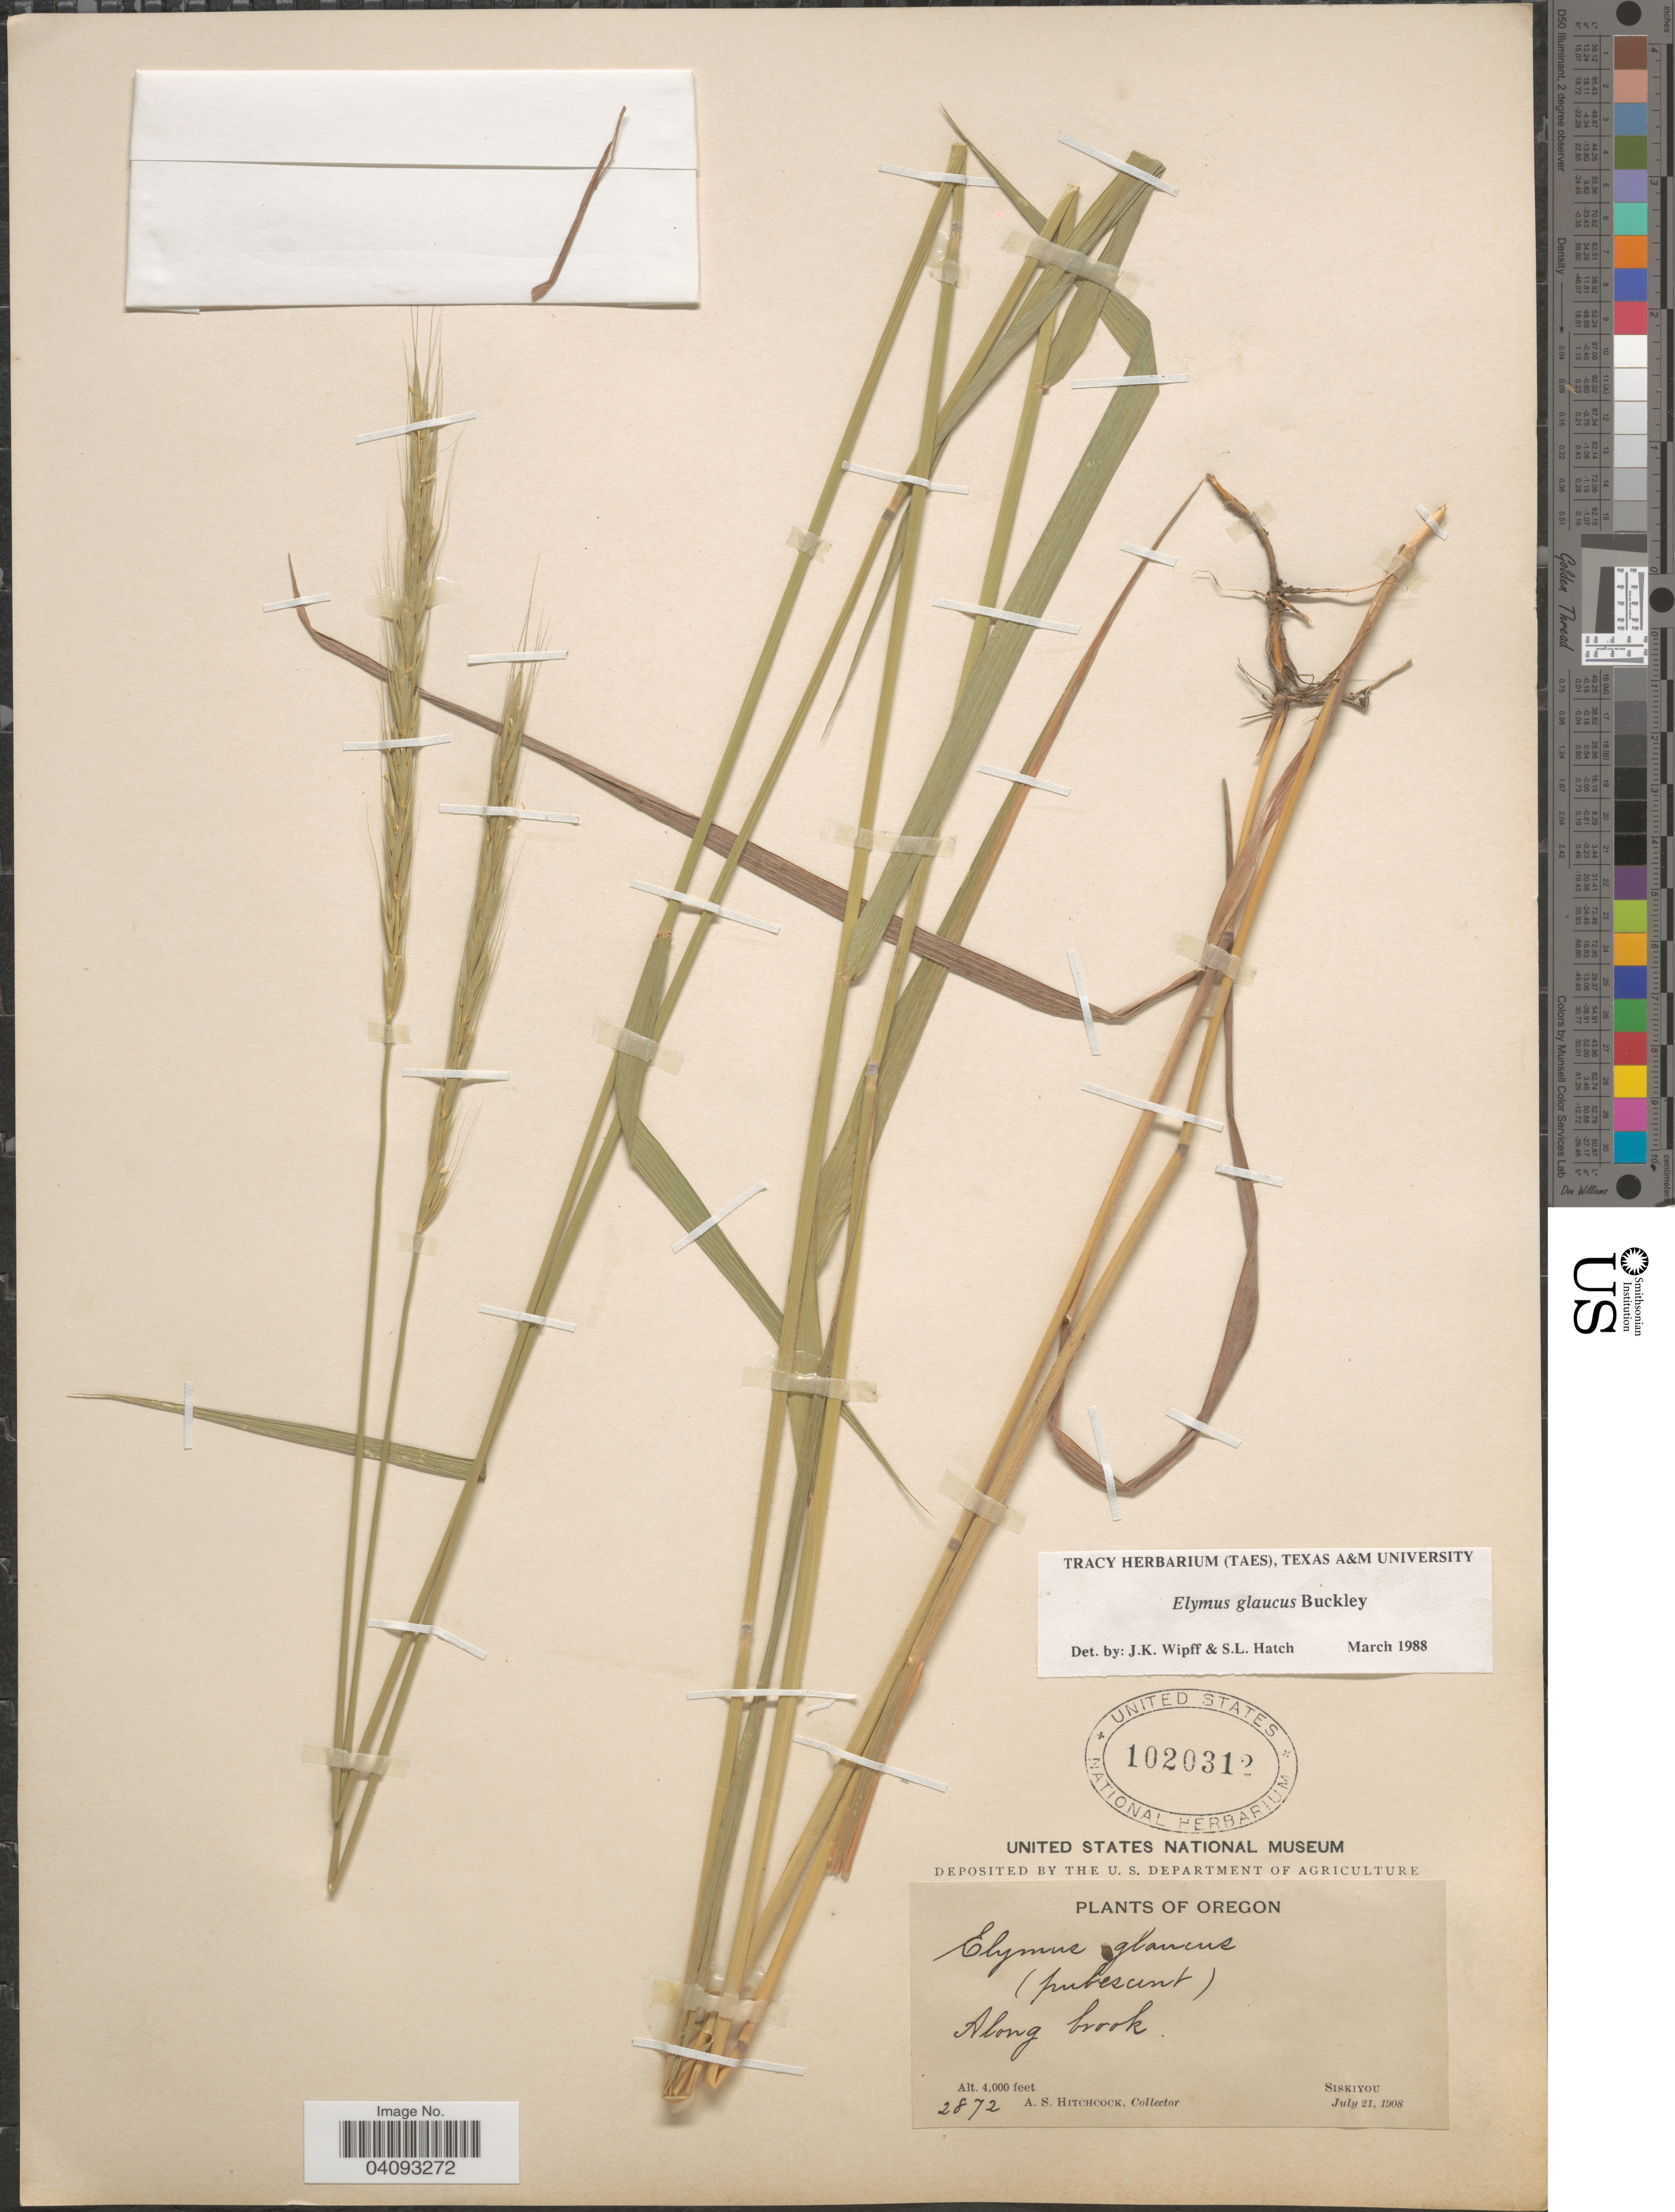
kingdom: Plantae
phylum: Tracheophyta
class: Liliopsida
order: Poales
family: Poaceae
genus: Elymus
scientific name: Elymus glaucus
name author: Buckley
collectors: A. S. Hitchcock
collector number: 2872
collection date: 1908-07-21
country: United States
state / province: Oregon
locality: Along brook. Siskiyou.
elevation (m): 1219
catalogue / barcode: US 1020312